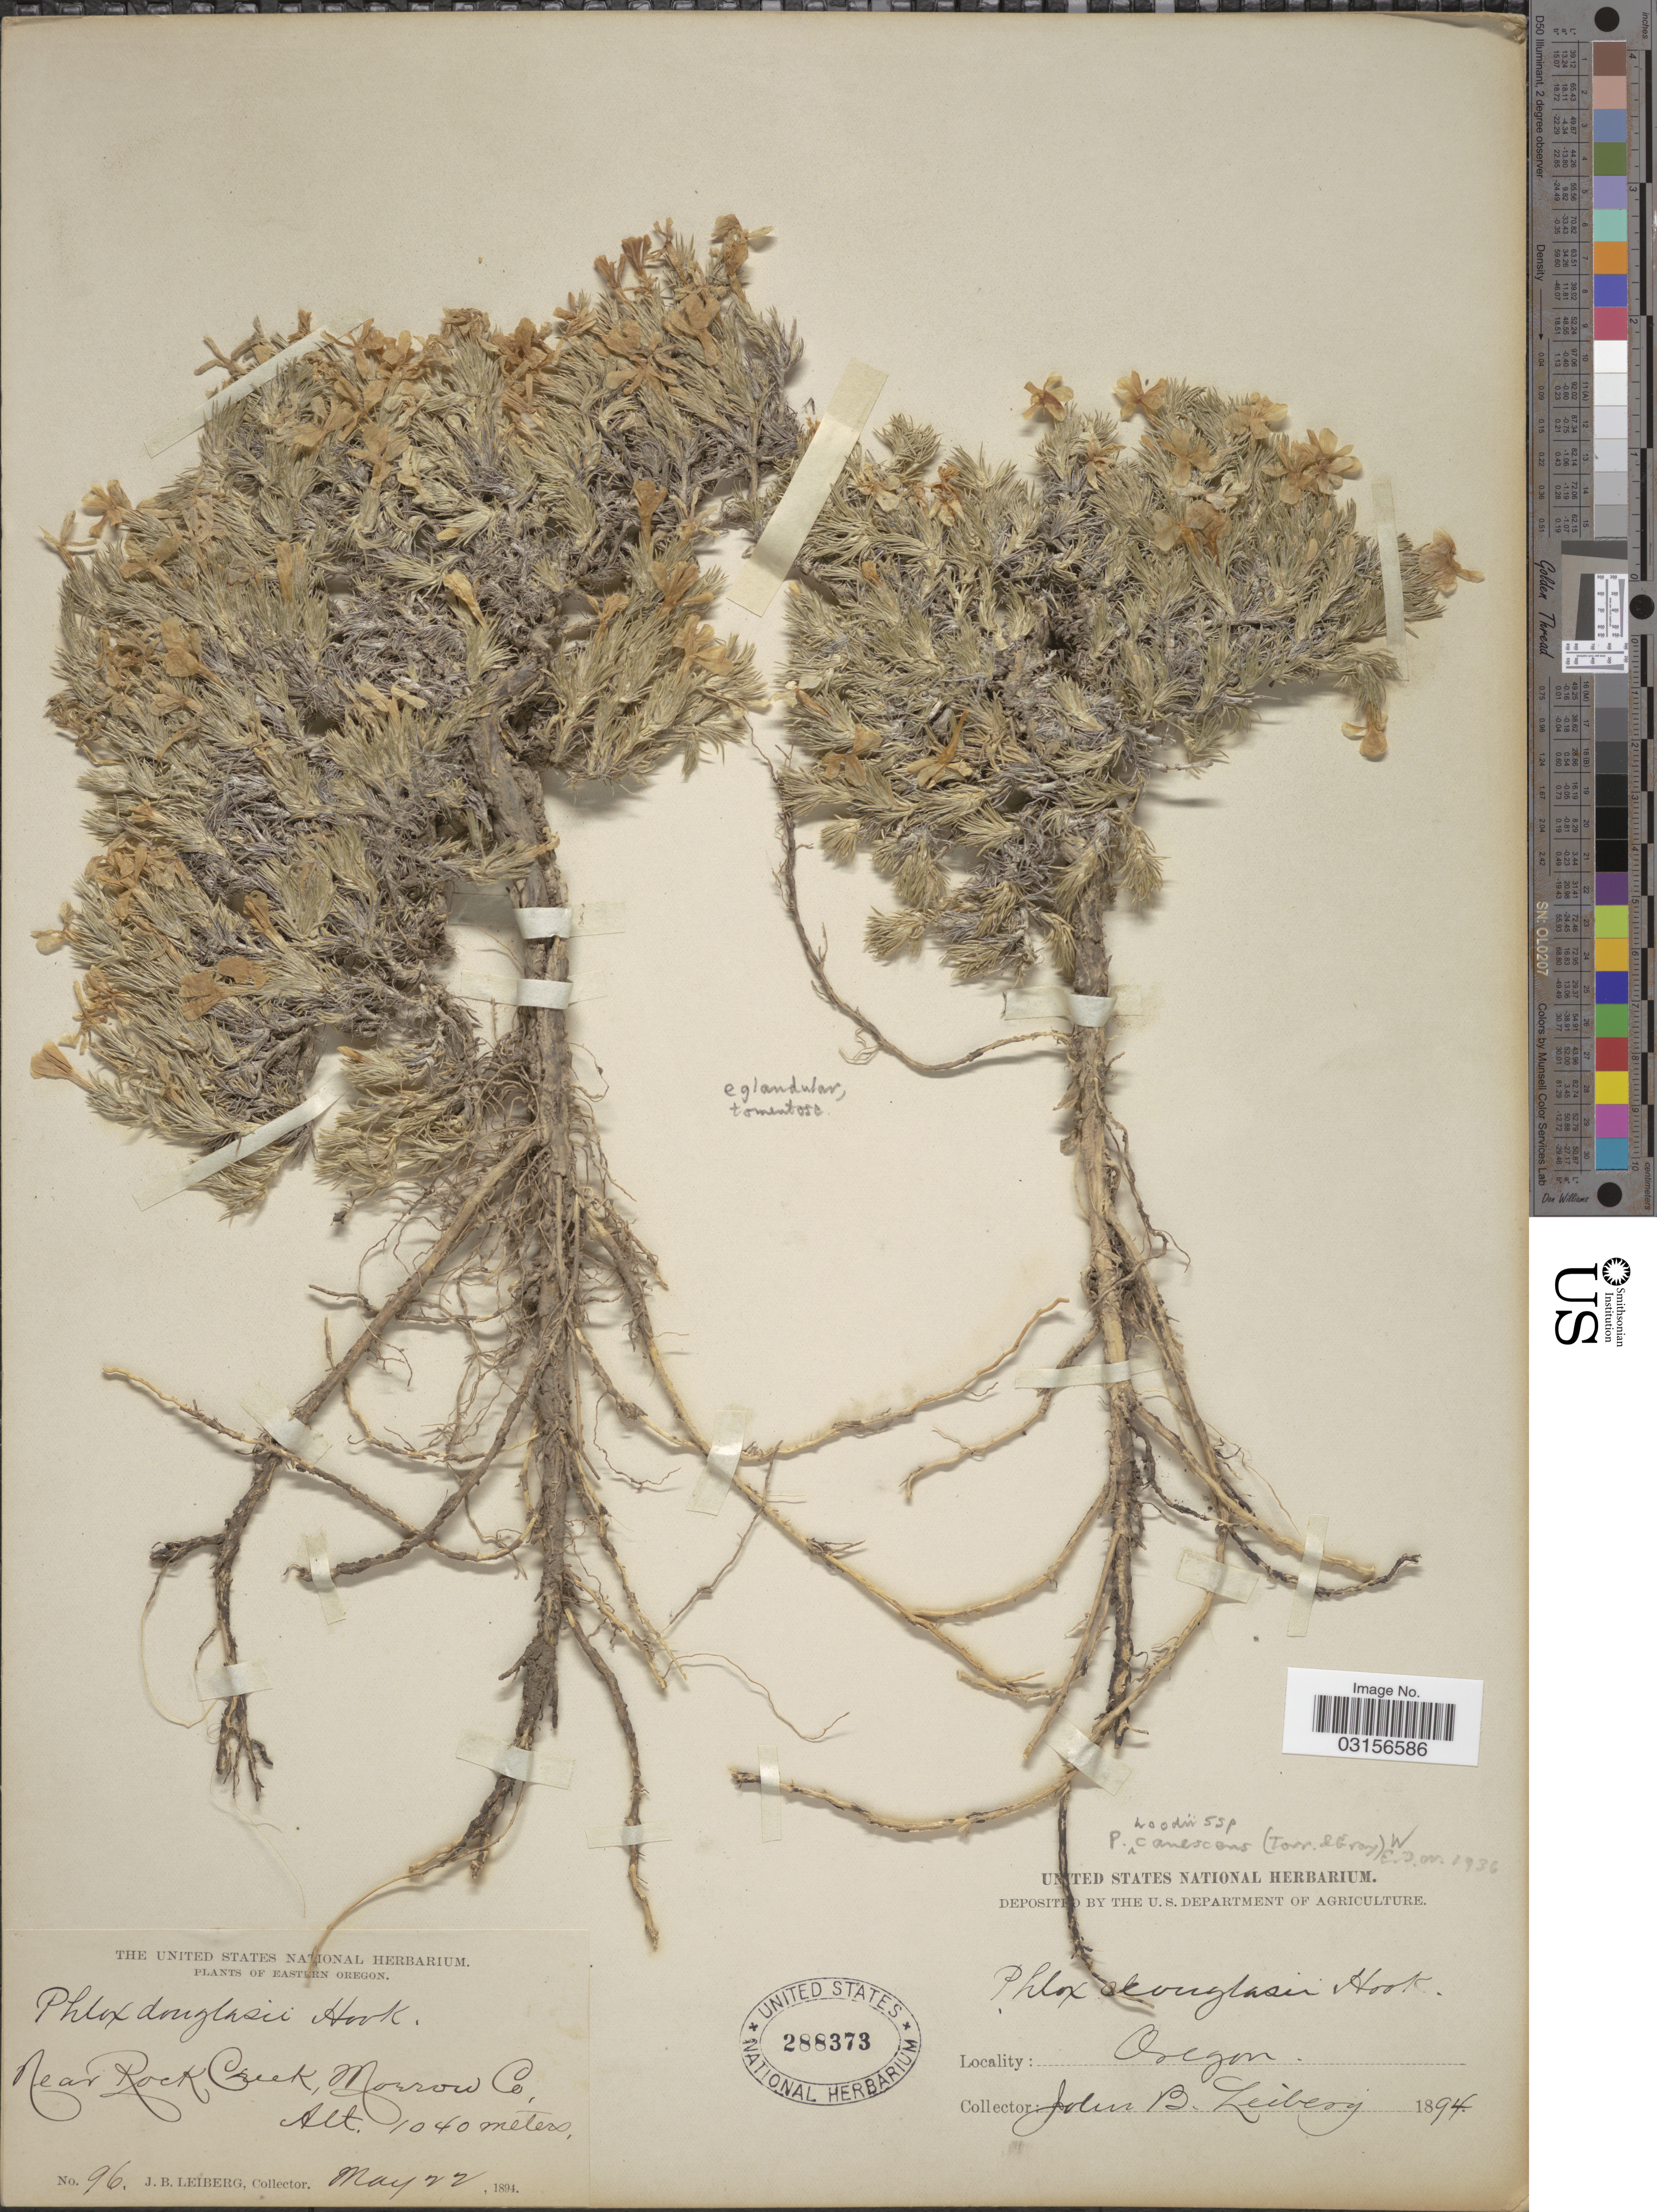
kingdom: Plantae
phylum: Tracheophyta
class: Magnoliopsida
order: Ericales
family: Polemoniaceae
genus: Phlox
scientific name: Phlox hoodii subsp. canescens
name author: (Torr. & A. Gray) Wherry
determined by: Mayfield, M. H.; Ferguson, C. J.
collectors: J. Leiberg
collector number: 96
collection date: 1894-05-22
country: United States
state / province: Oregon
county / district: Morrow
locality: Eastern Oregon. Near Rock Creek, Morrow Co.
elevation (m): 1040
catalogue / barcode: US 288373